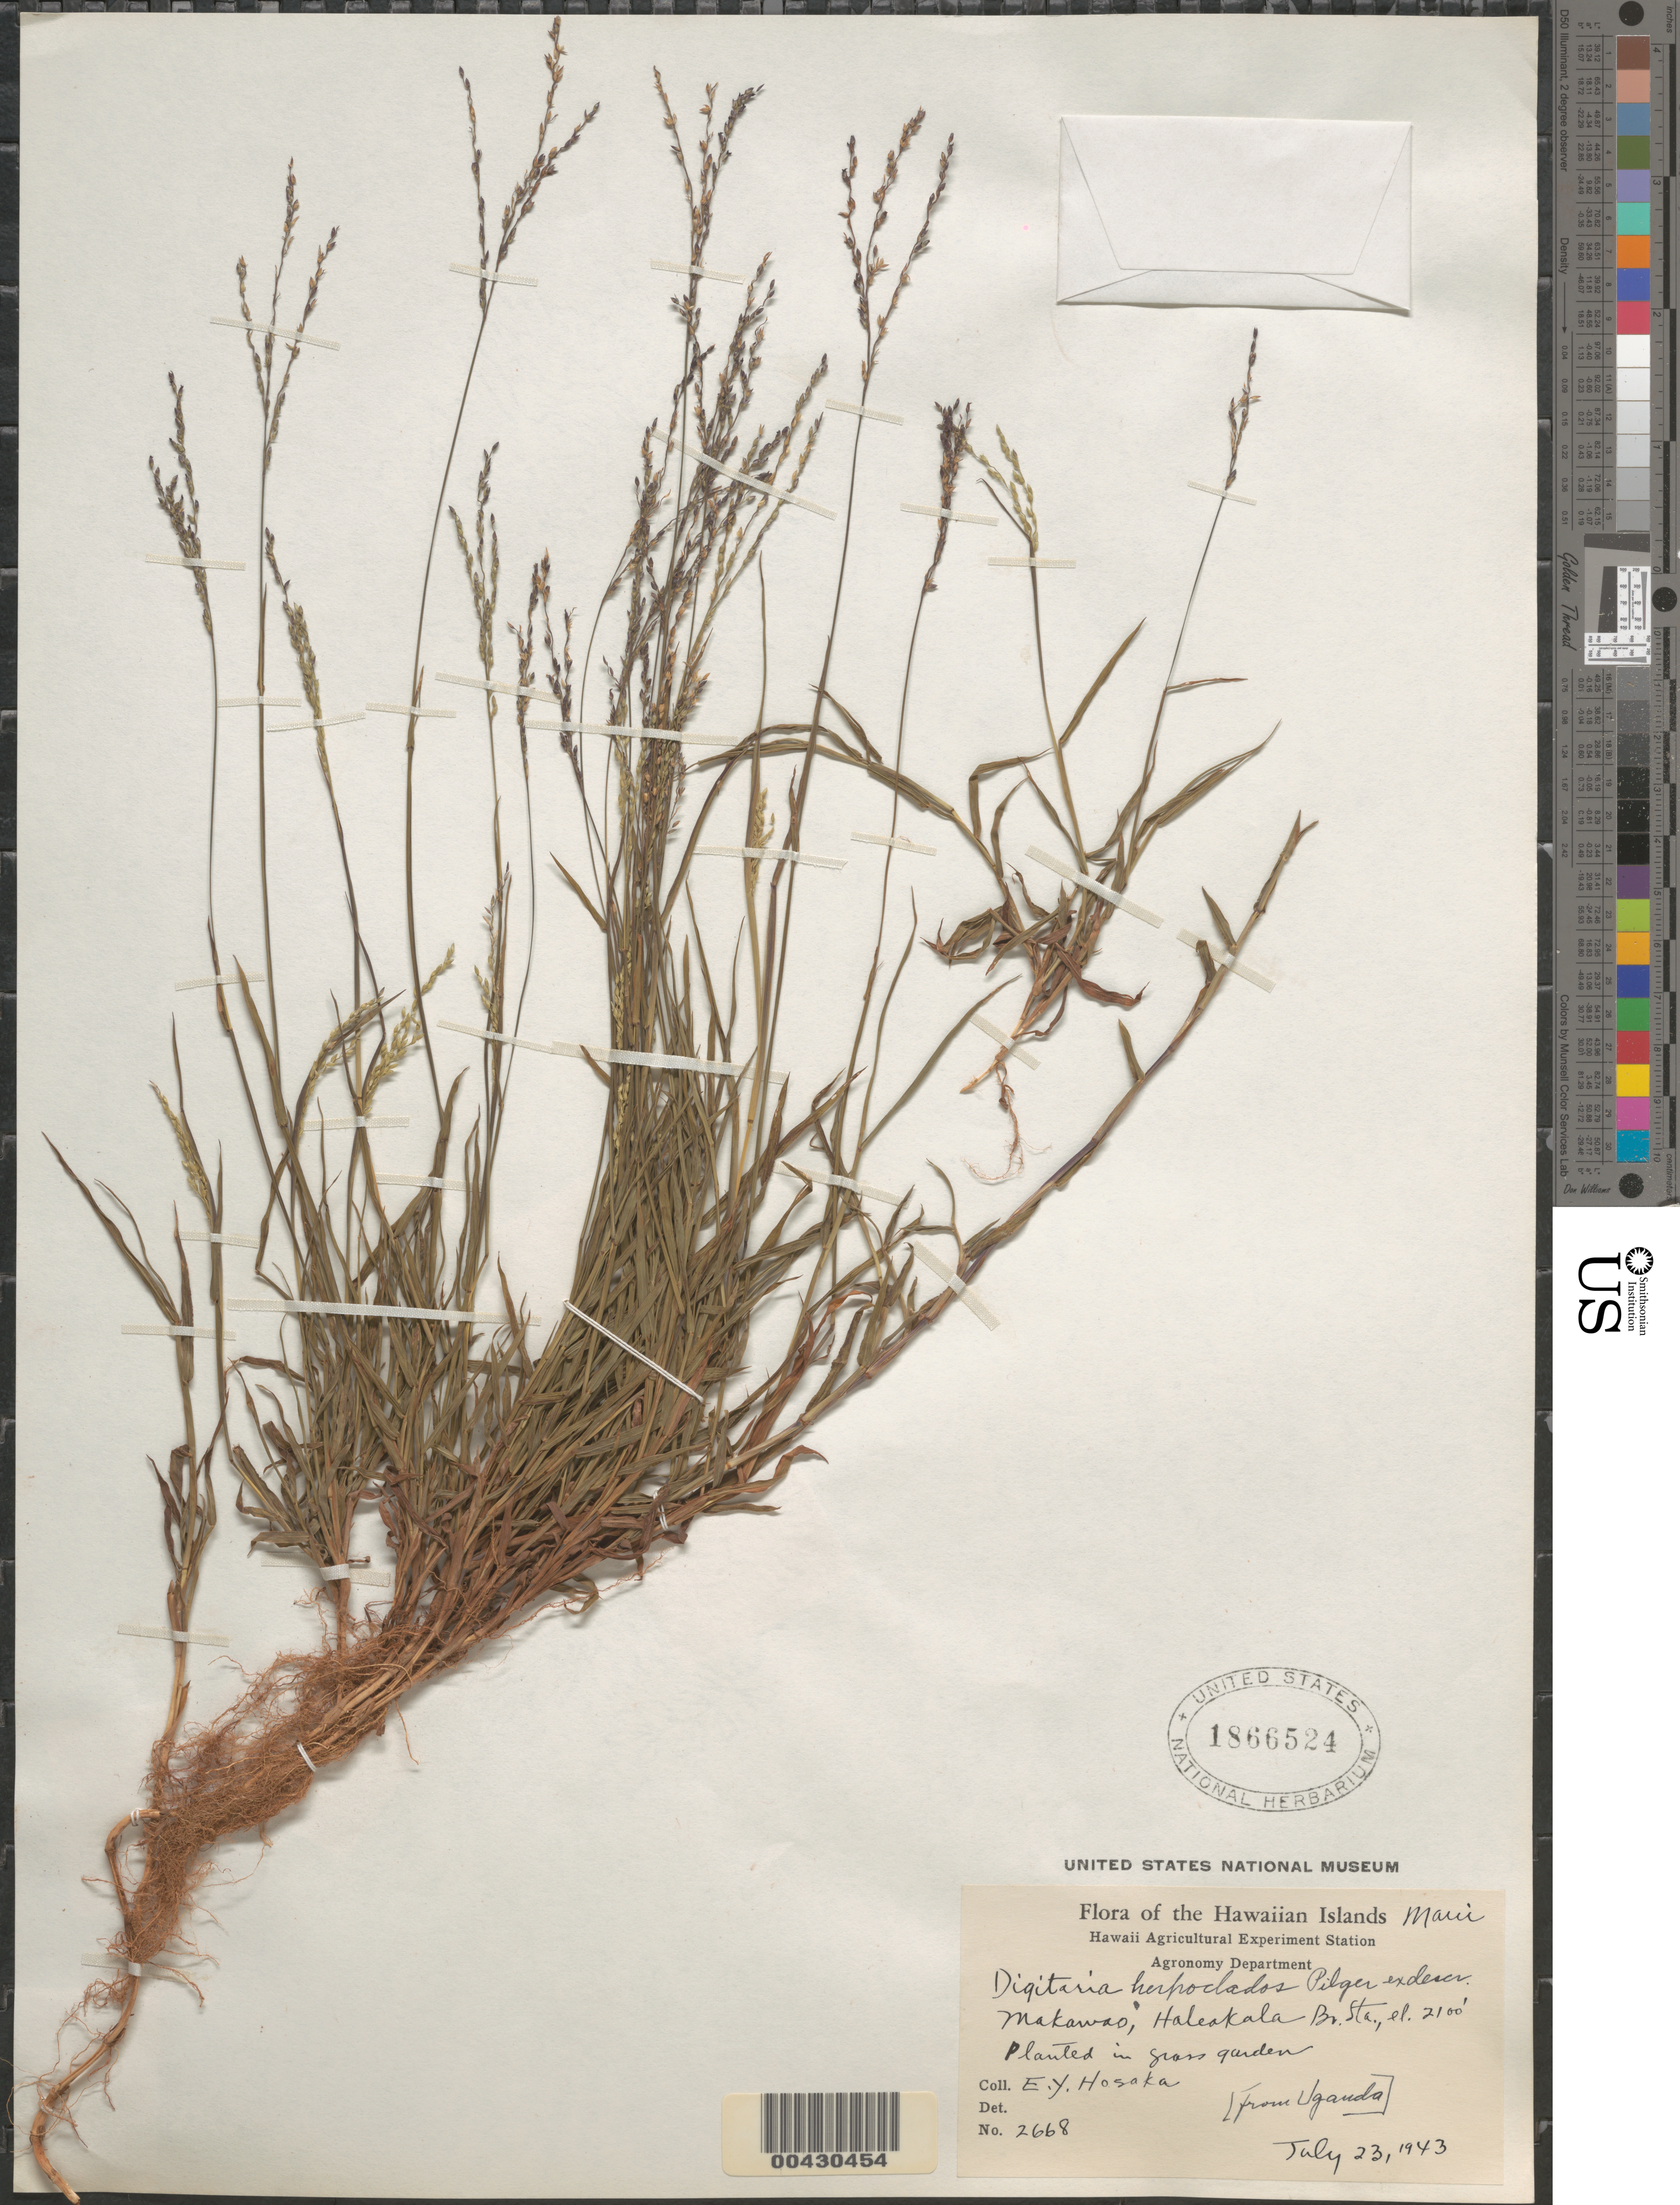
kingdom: Plantae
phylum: Tracheophyta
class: Liliopsida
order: Poales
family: Poaceae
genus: Digitaria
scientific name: Digitaria abyssinica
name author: (Hochst. ex Rich.) Stapf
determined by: Clayton, W. D.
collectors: E. Y. Hosaka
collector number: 2668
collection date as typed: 23 Jul 1943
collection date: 1943-07-23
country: United States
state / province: Hawaii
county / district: Maui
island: Maui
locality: Makawao, Haleakala Br. Sta.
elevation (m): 640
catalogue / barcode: US 1866524